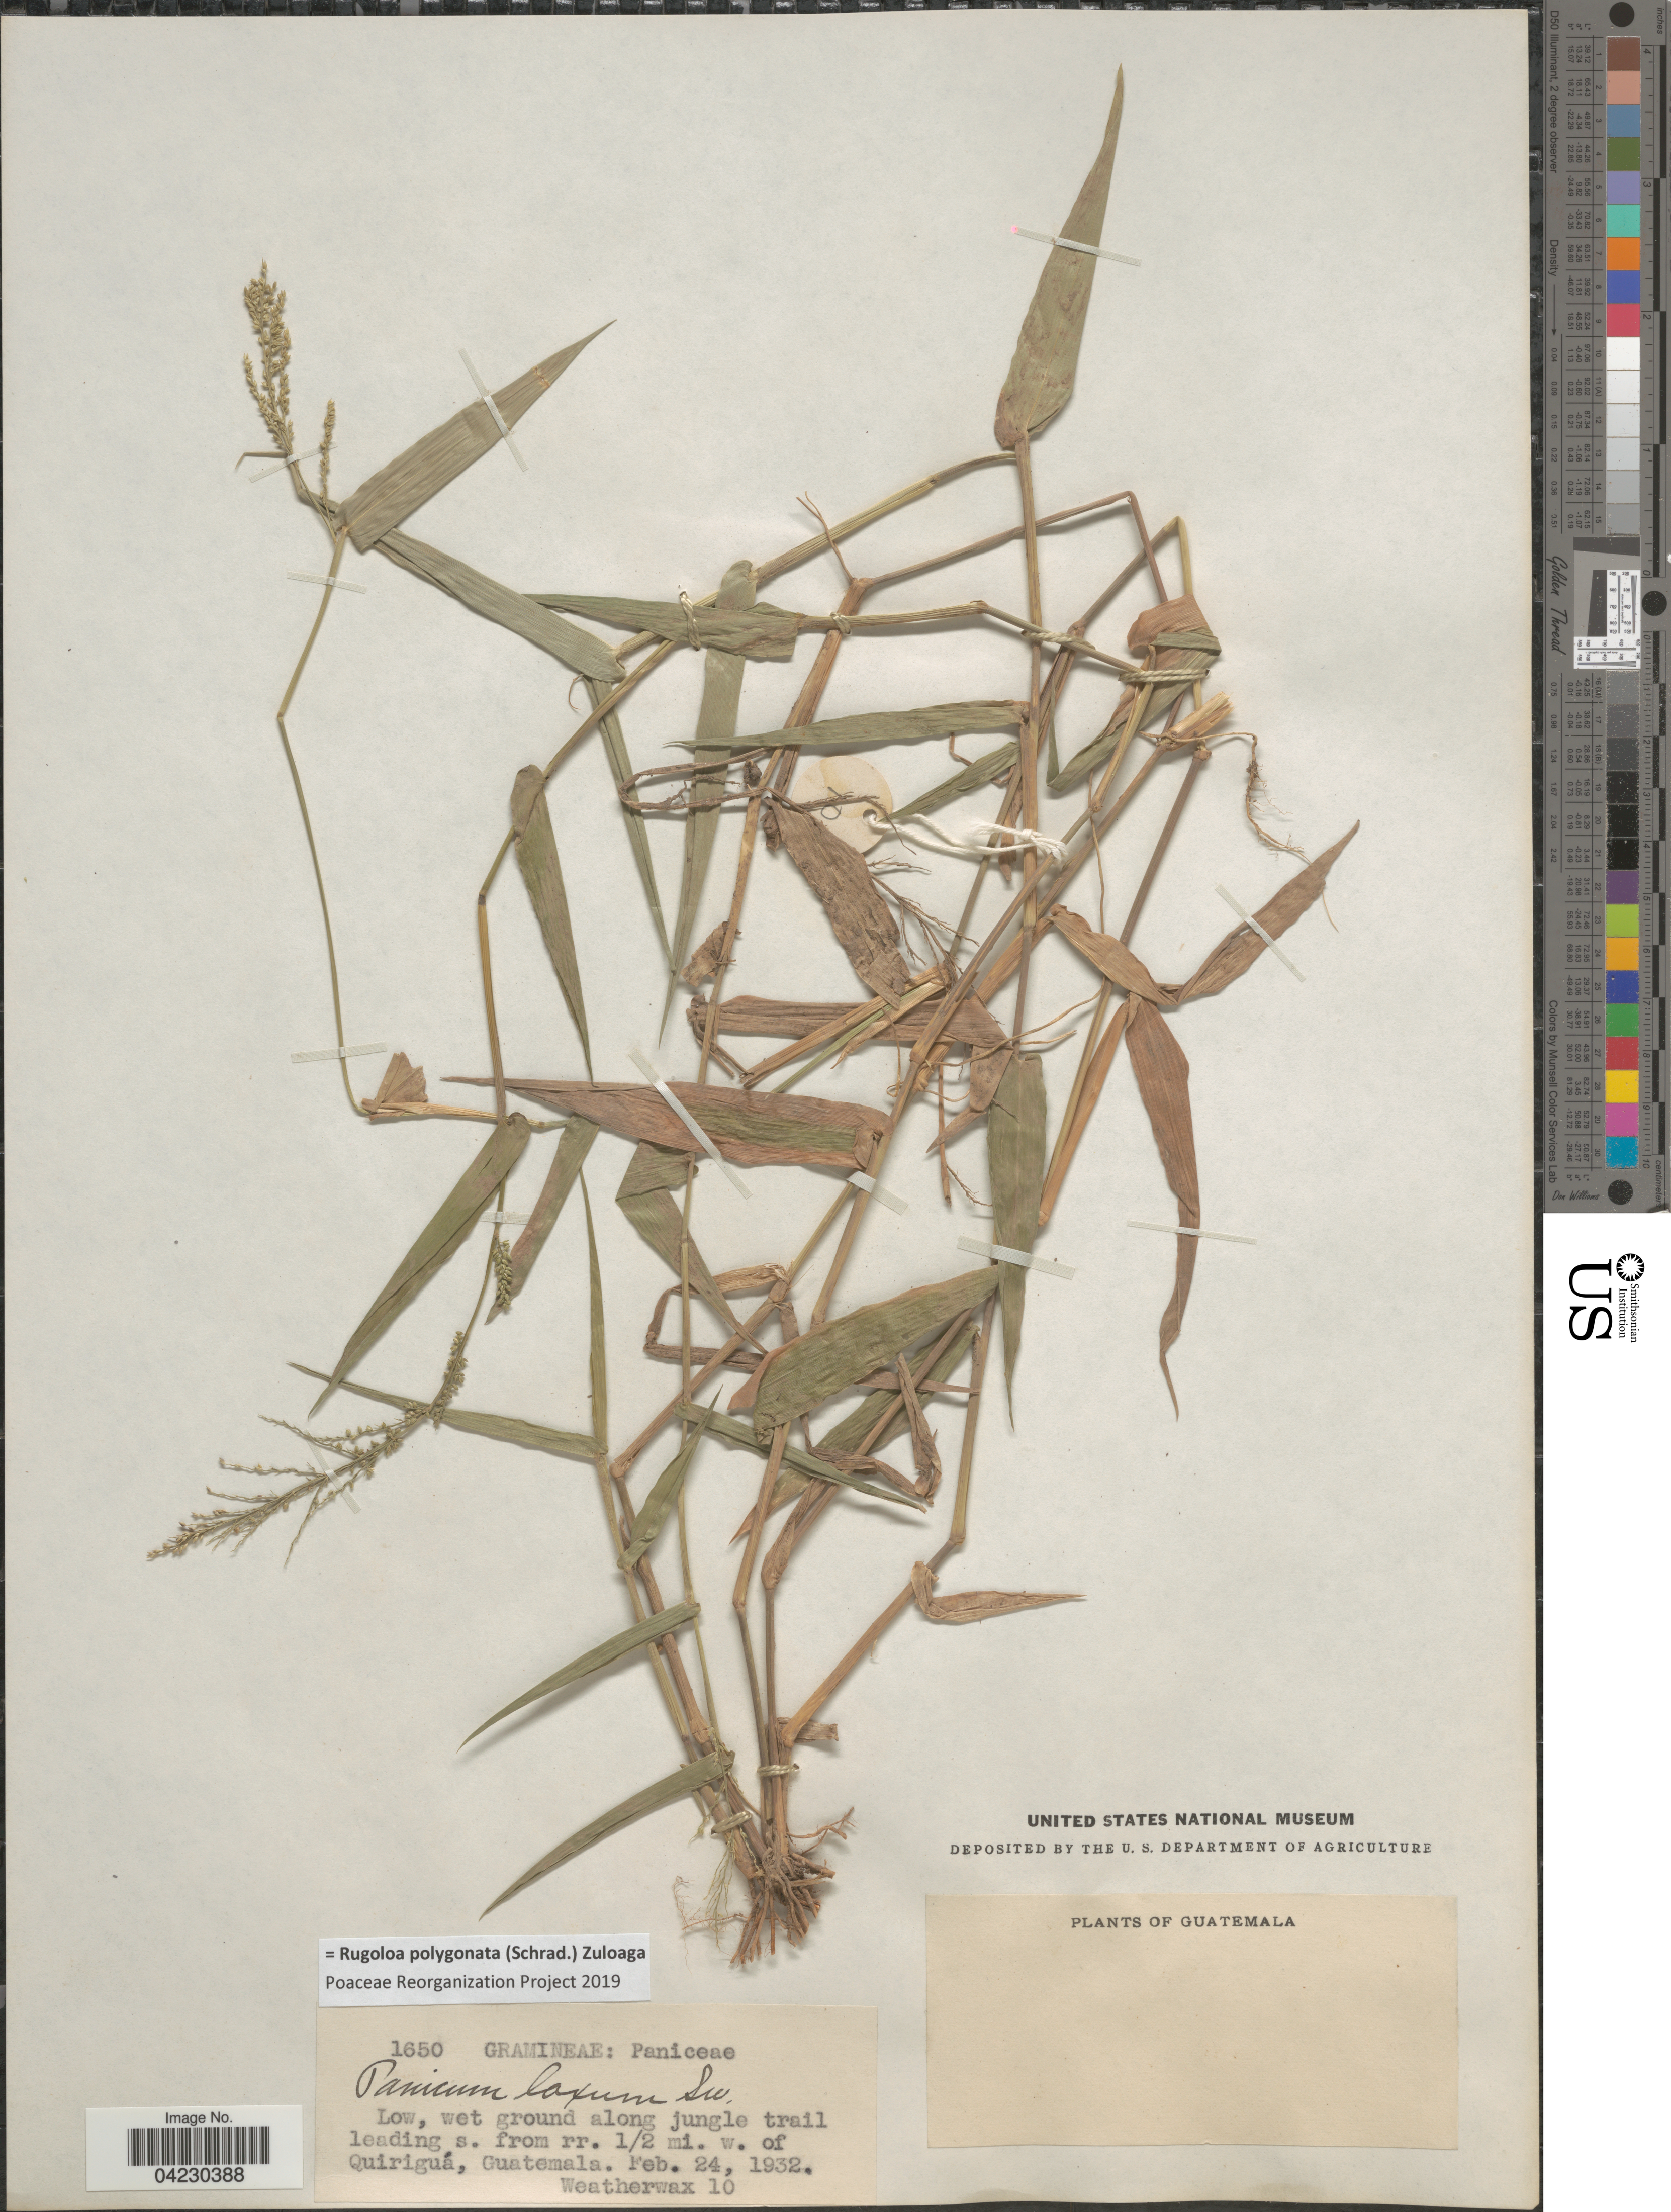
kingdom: Plantae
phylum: Tracheophyta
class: Liliopsida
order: Poales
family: Poaceae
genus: Rugoloa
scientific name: Rugoloa polygonata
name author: (Schrad.) Zuloaga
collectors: -. Weatherwax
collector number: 10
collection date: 1932-02-24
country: Guatemala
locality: Low, wet ground along jungle trail leading s. from rr. ½ mi. w. of Quiriguá.